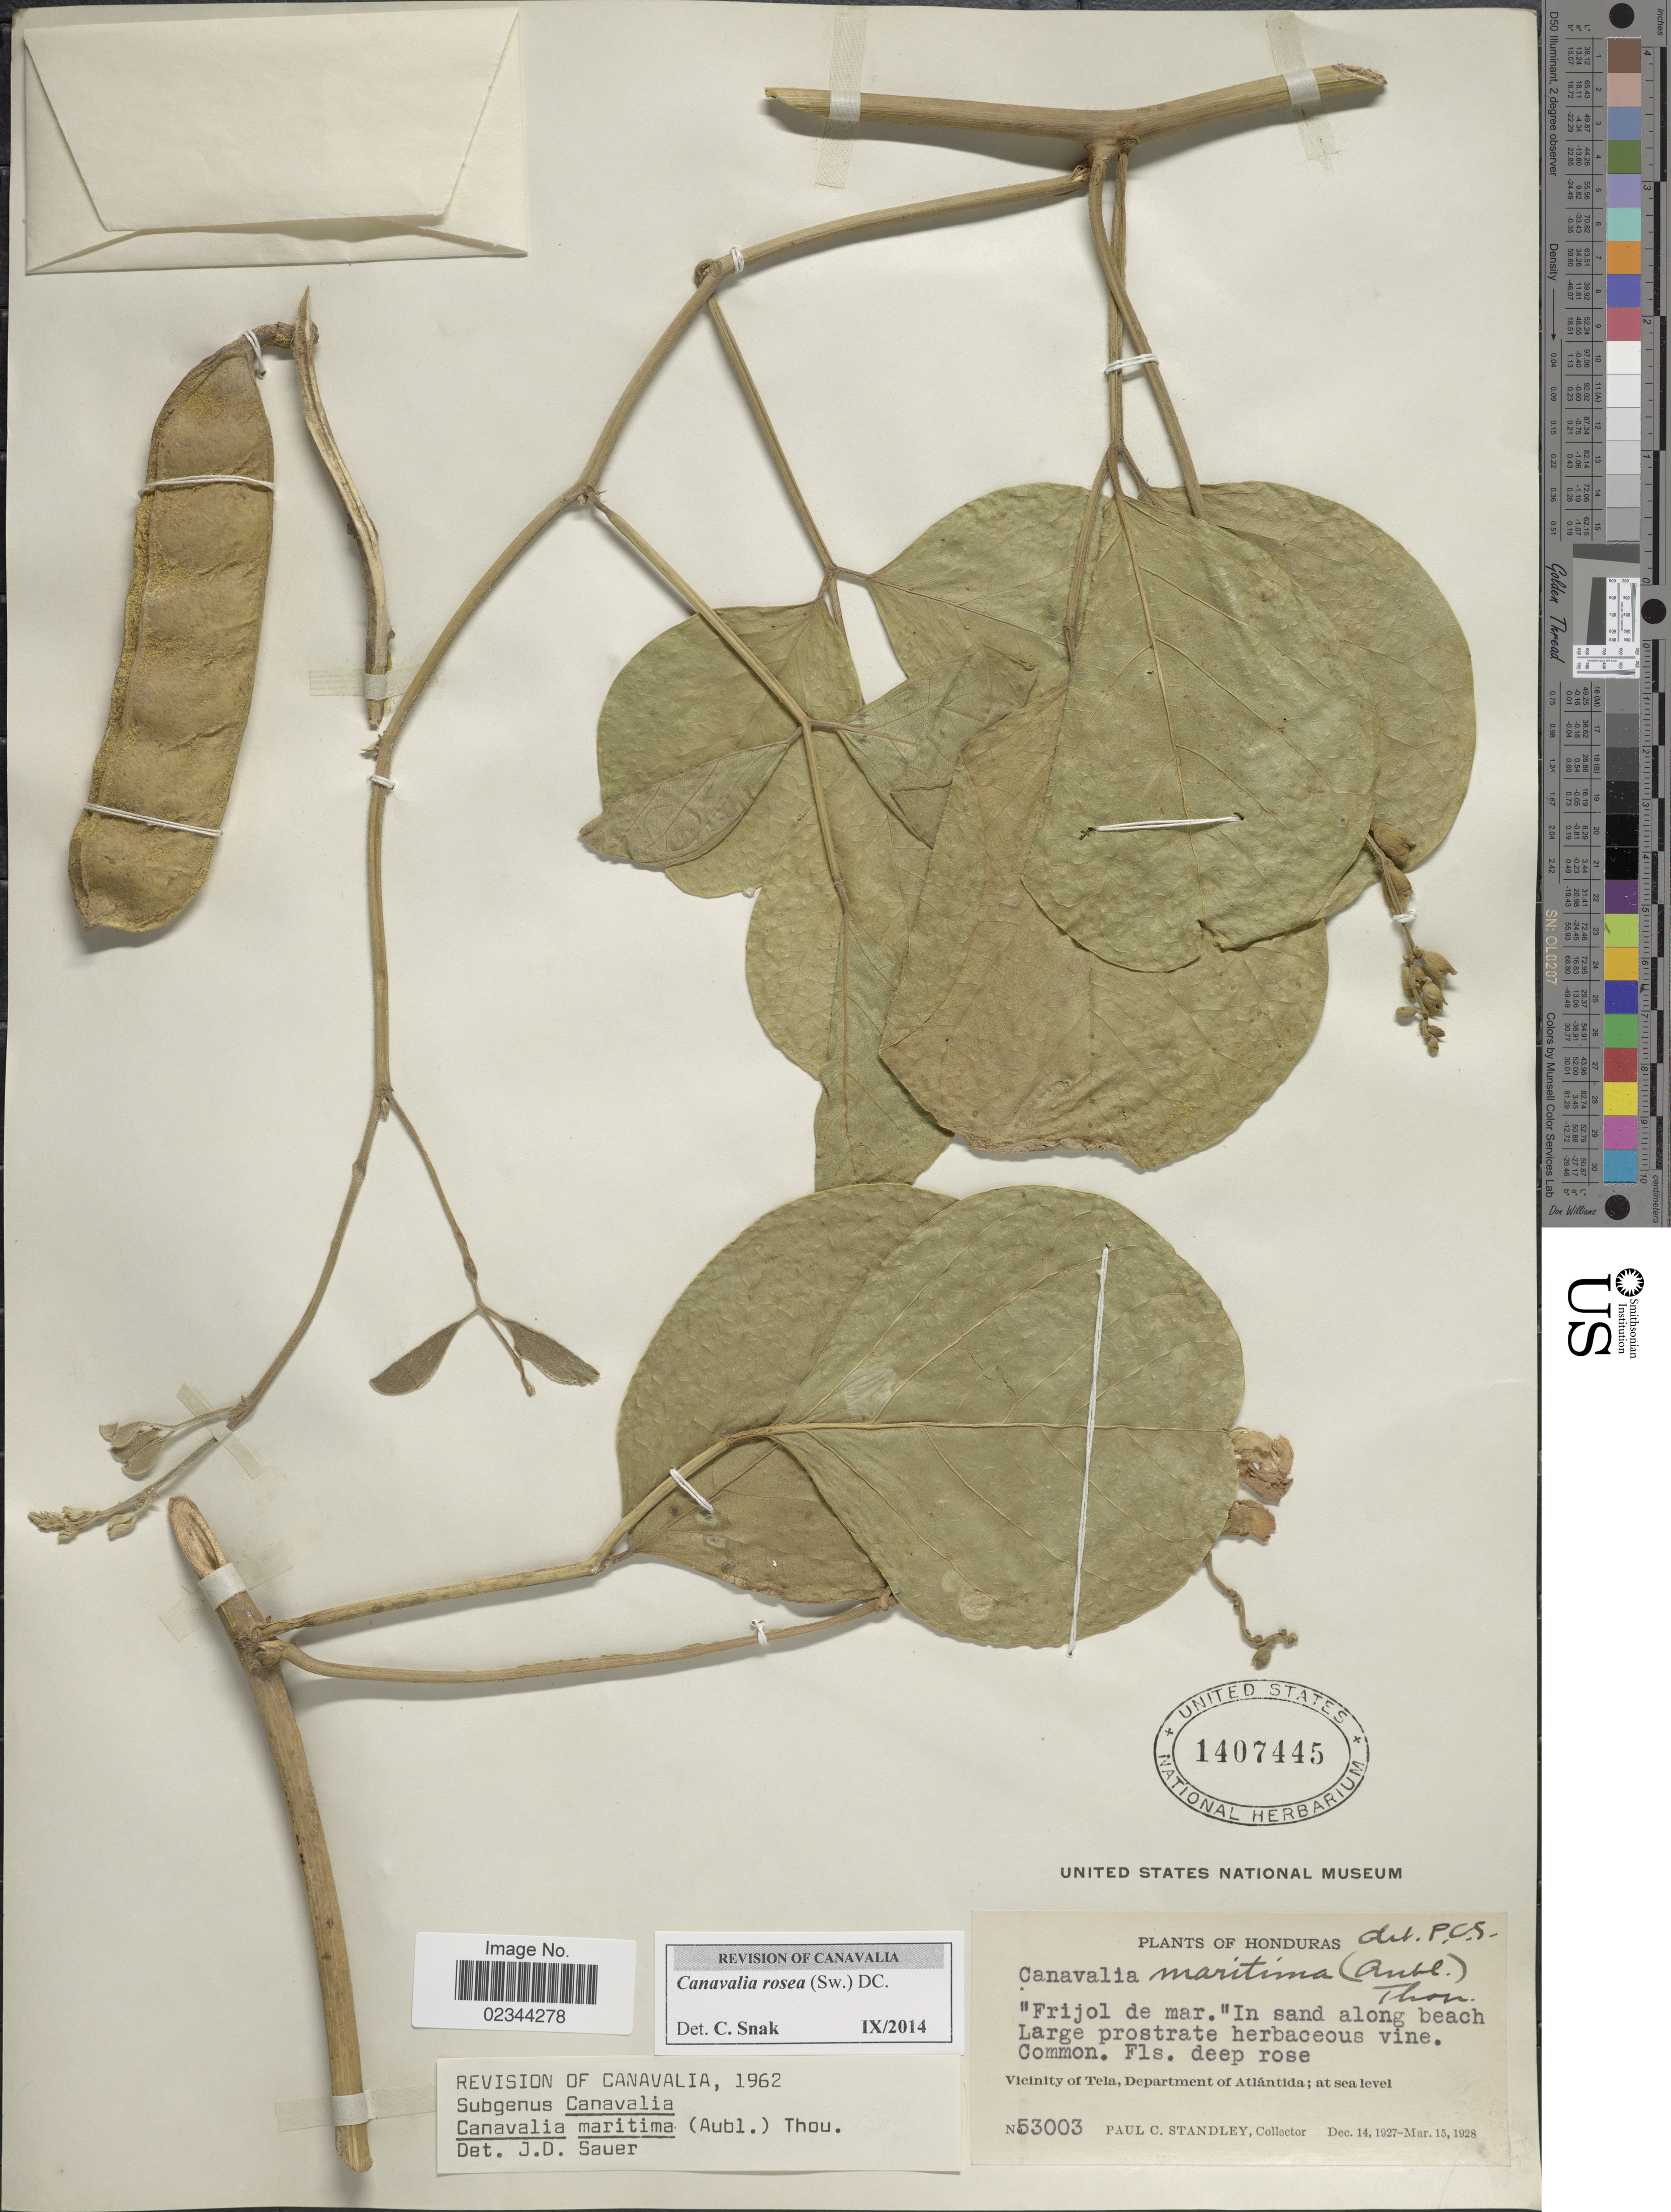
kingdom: Plantae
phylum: Tracheophyta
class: Magnoliopsida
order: Fabales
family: Fabaceae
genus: Canavalia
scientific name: Canavalia rosea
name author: (Sw.) DC.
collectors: P. C. Standley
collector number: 53003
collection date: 1927-12-14/1928-03-15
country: Honduras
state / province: Atlántida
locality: In sand along beach, Vicinity of Tela.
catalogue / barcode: US 1407445